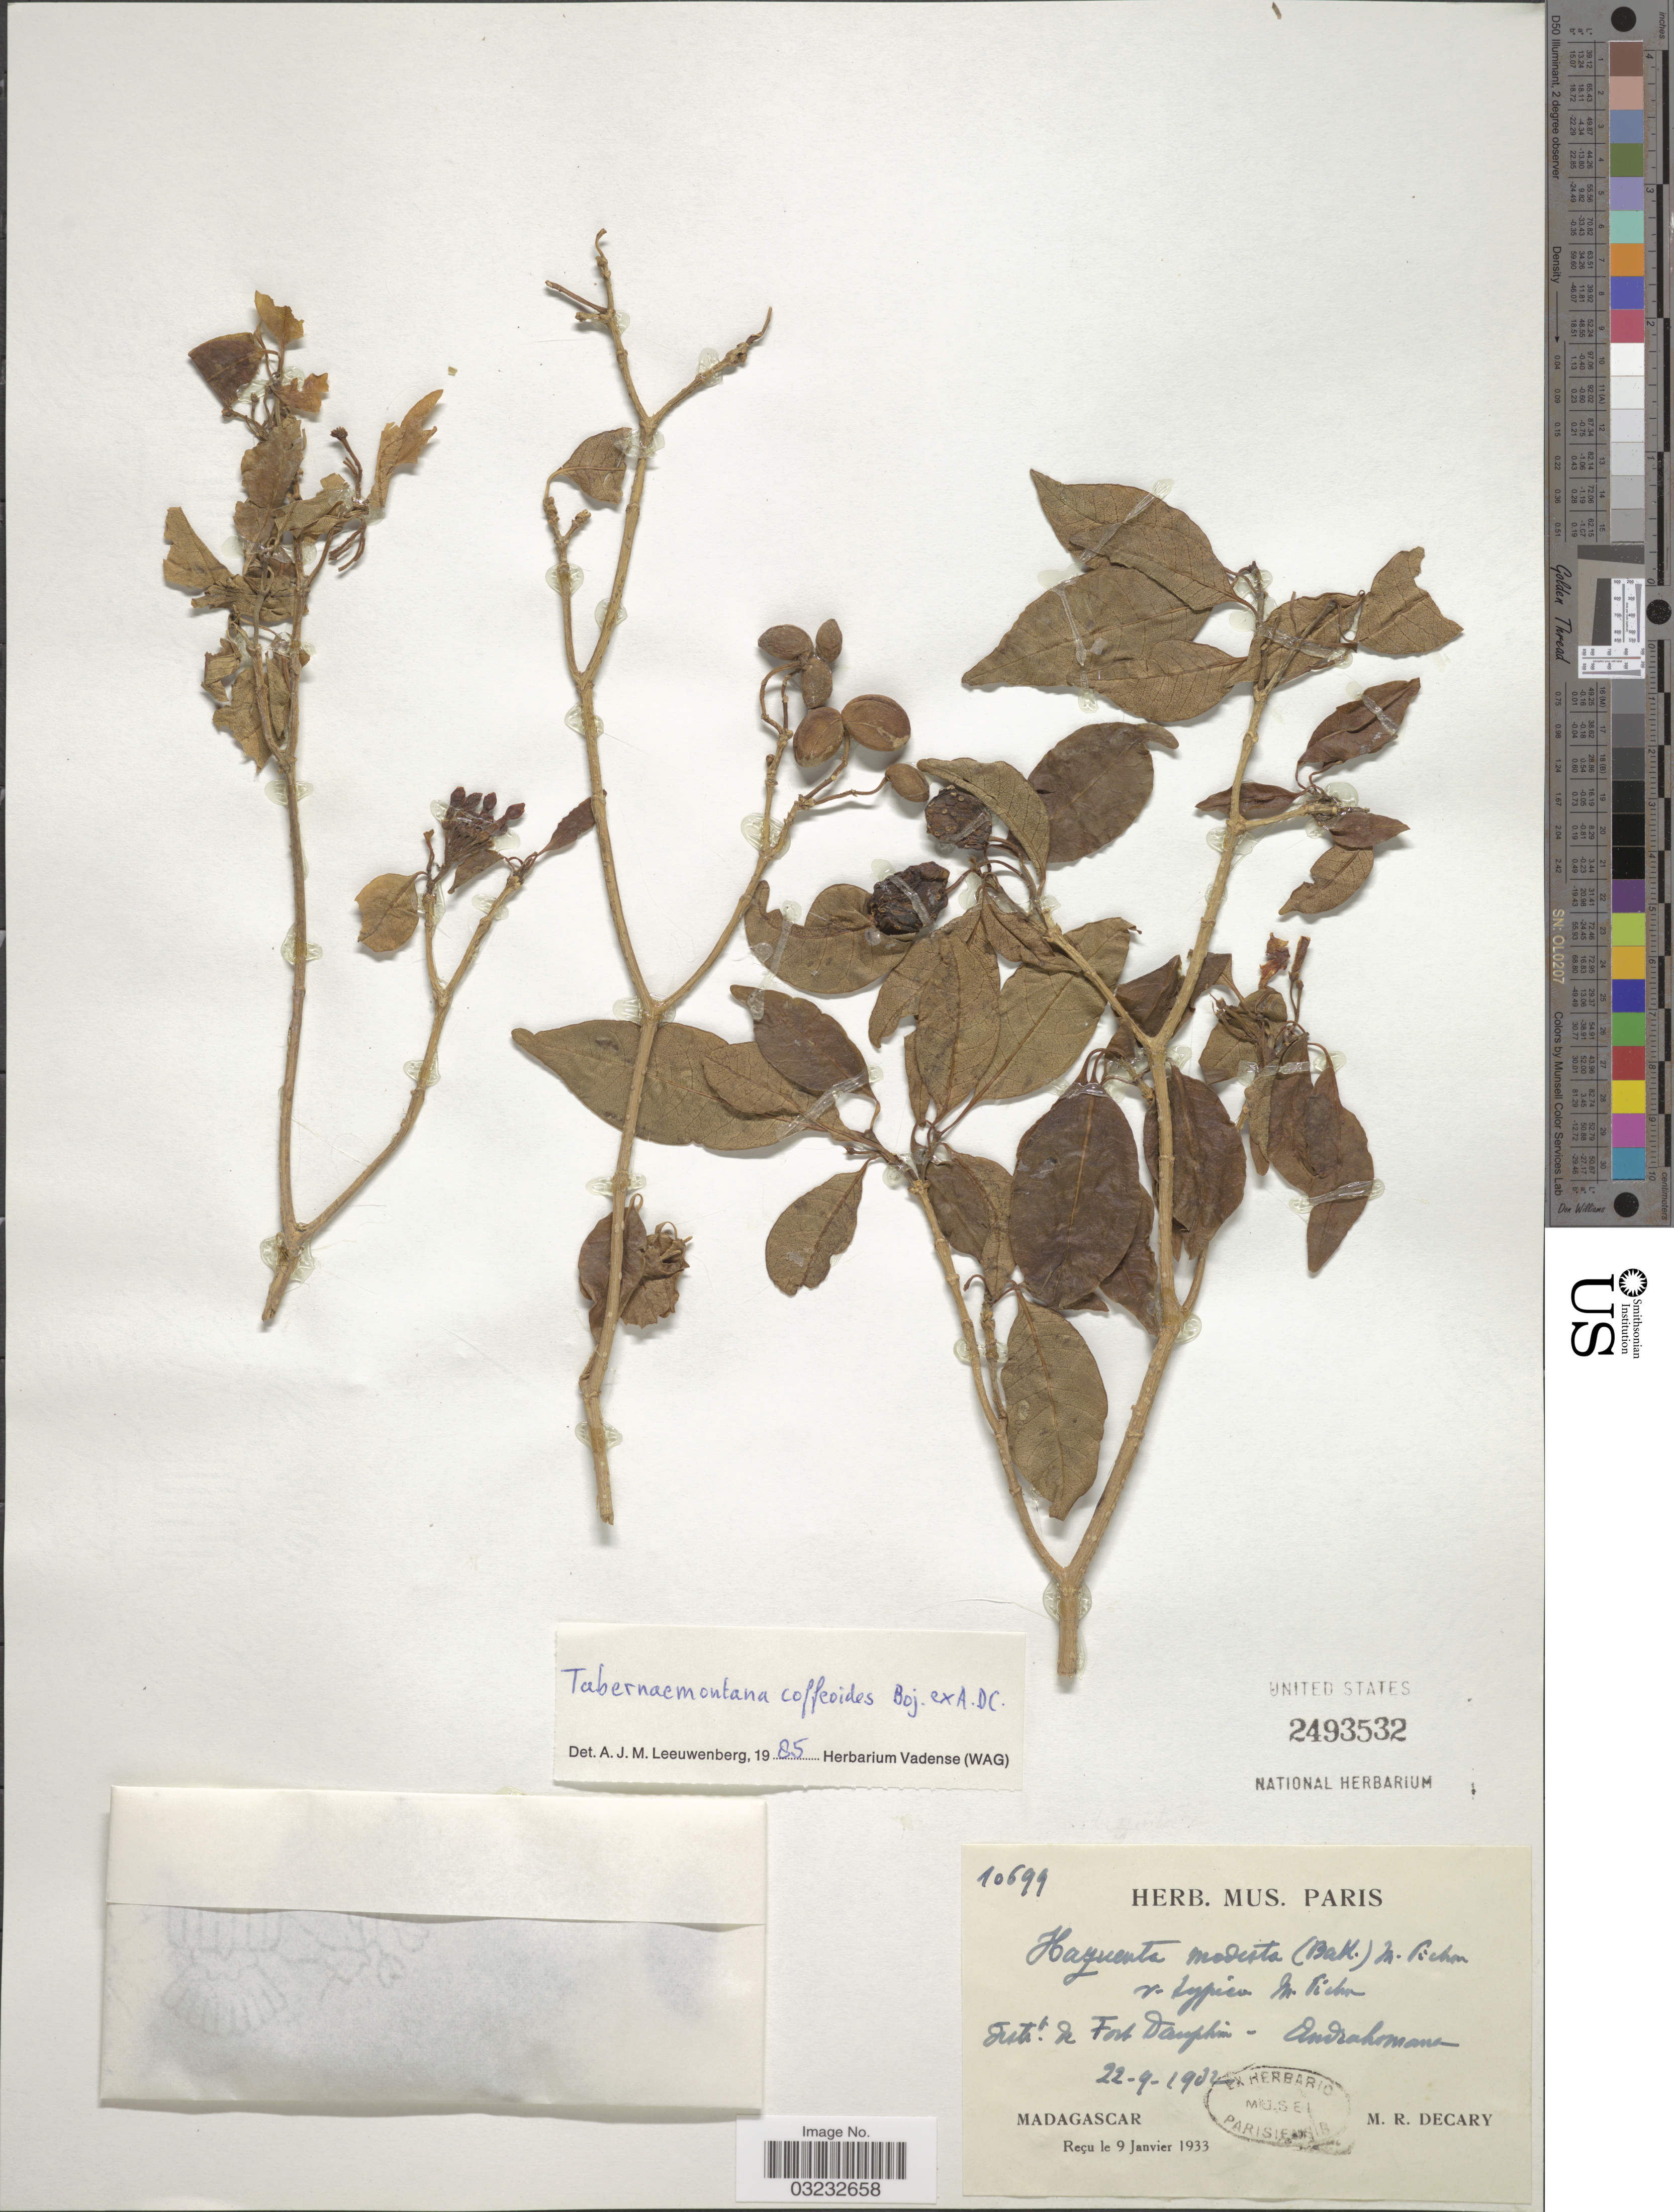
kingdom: Plantae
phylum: Tracheophyta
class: Magnoliopsida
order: Gentianales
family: Apocynaceae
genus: Tabernaemontana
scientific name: Tabernaemontana coffeoides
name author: Bojer ex A. DC.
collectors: R. Decary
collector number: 10699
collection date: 1932-09-22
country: Madagascar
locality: Oeste de Fort Dauphin - Andrahomana.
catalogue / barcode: US 2493532